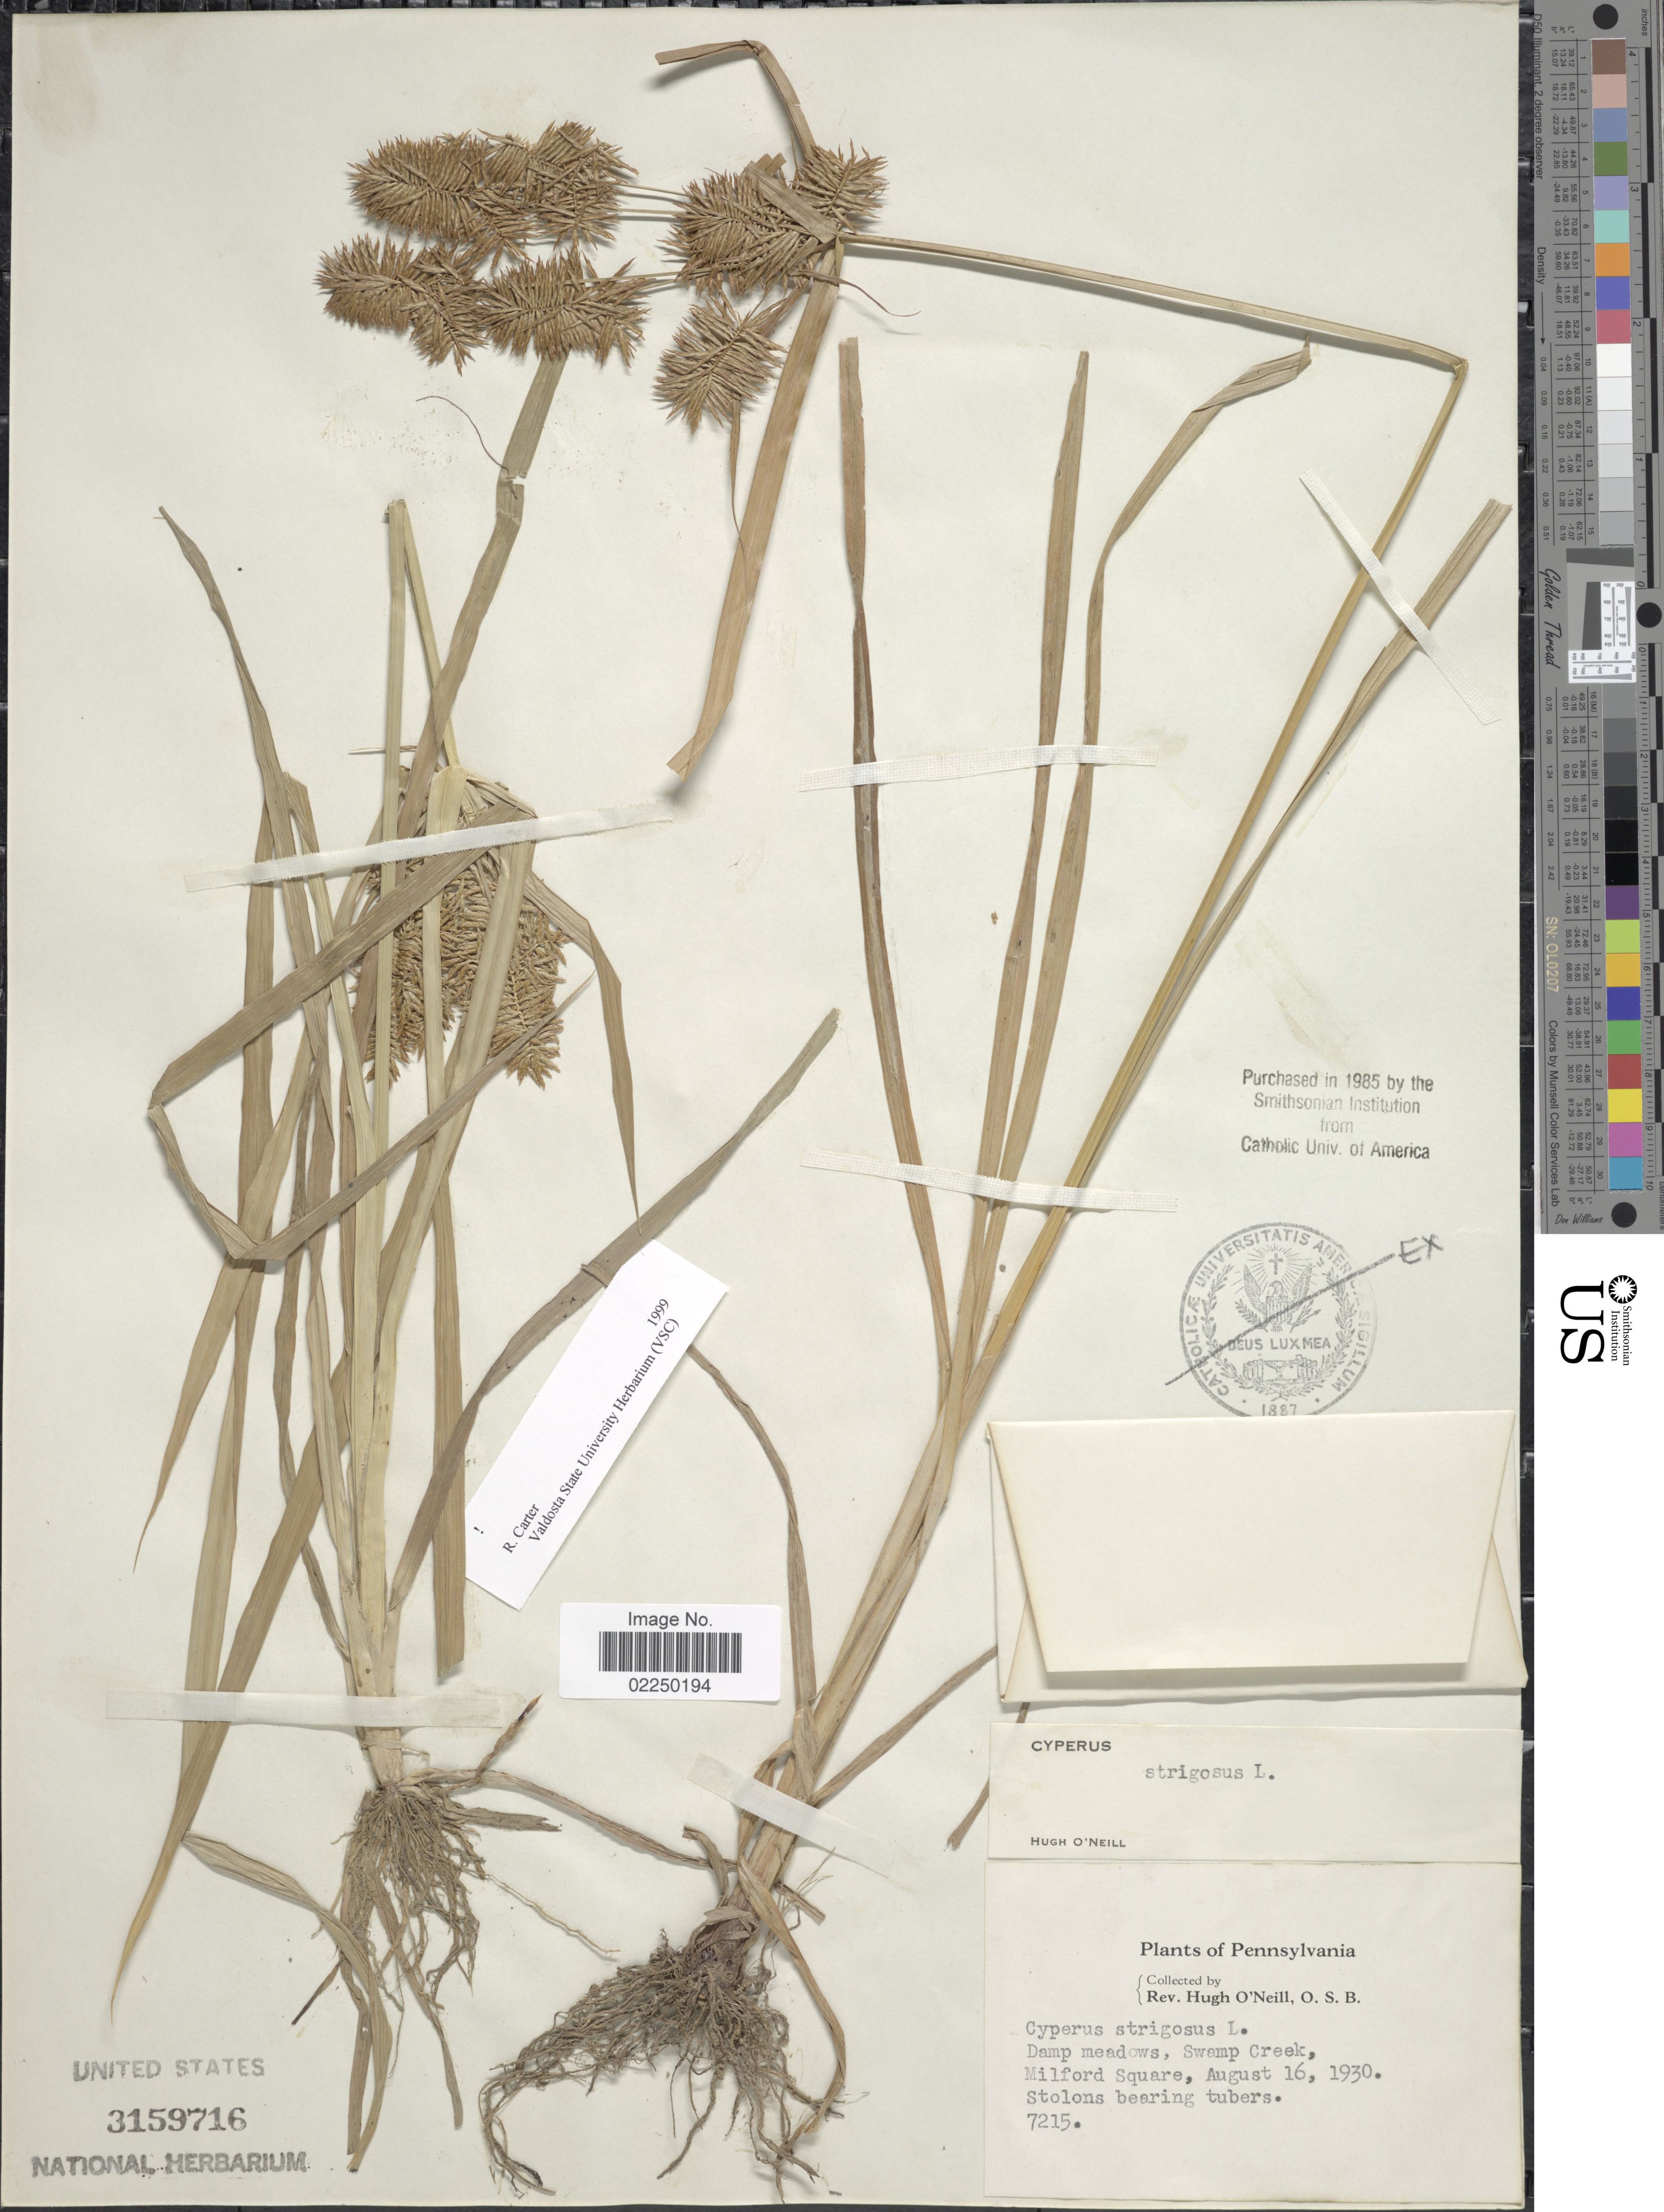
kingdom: Plantae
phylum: Tracheophyta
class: Liliopsida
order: Poales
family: Cyperaceae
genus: Cyperus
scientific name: Cyperus strigosus L.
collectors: H. O'Neill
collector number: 7215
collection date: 1930-08-16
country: United States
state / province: Pennsylvania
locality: Damp meadows, Swamp Creek, Milford Square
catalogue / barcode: US 3159716